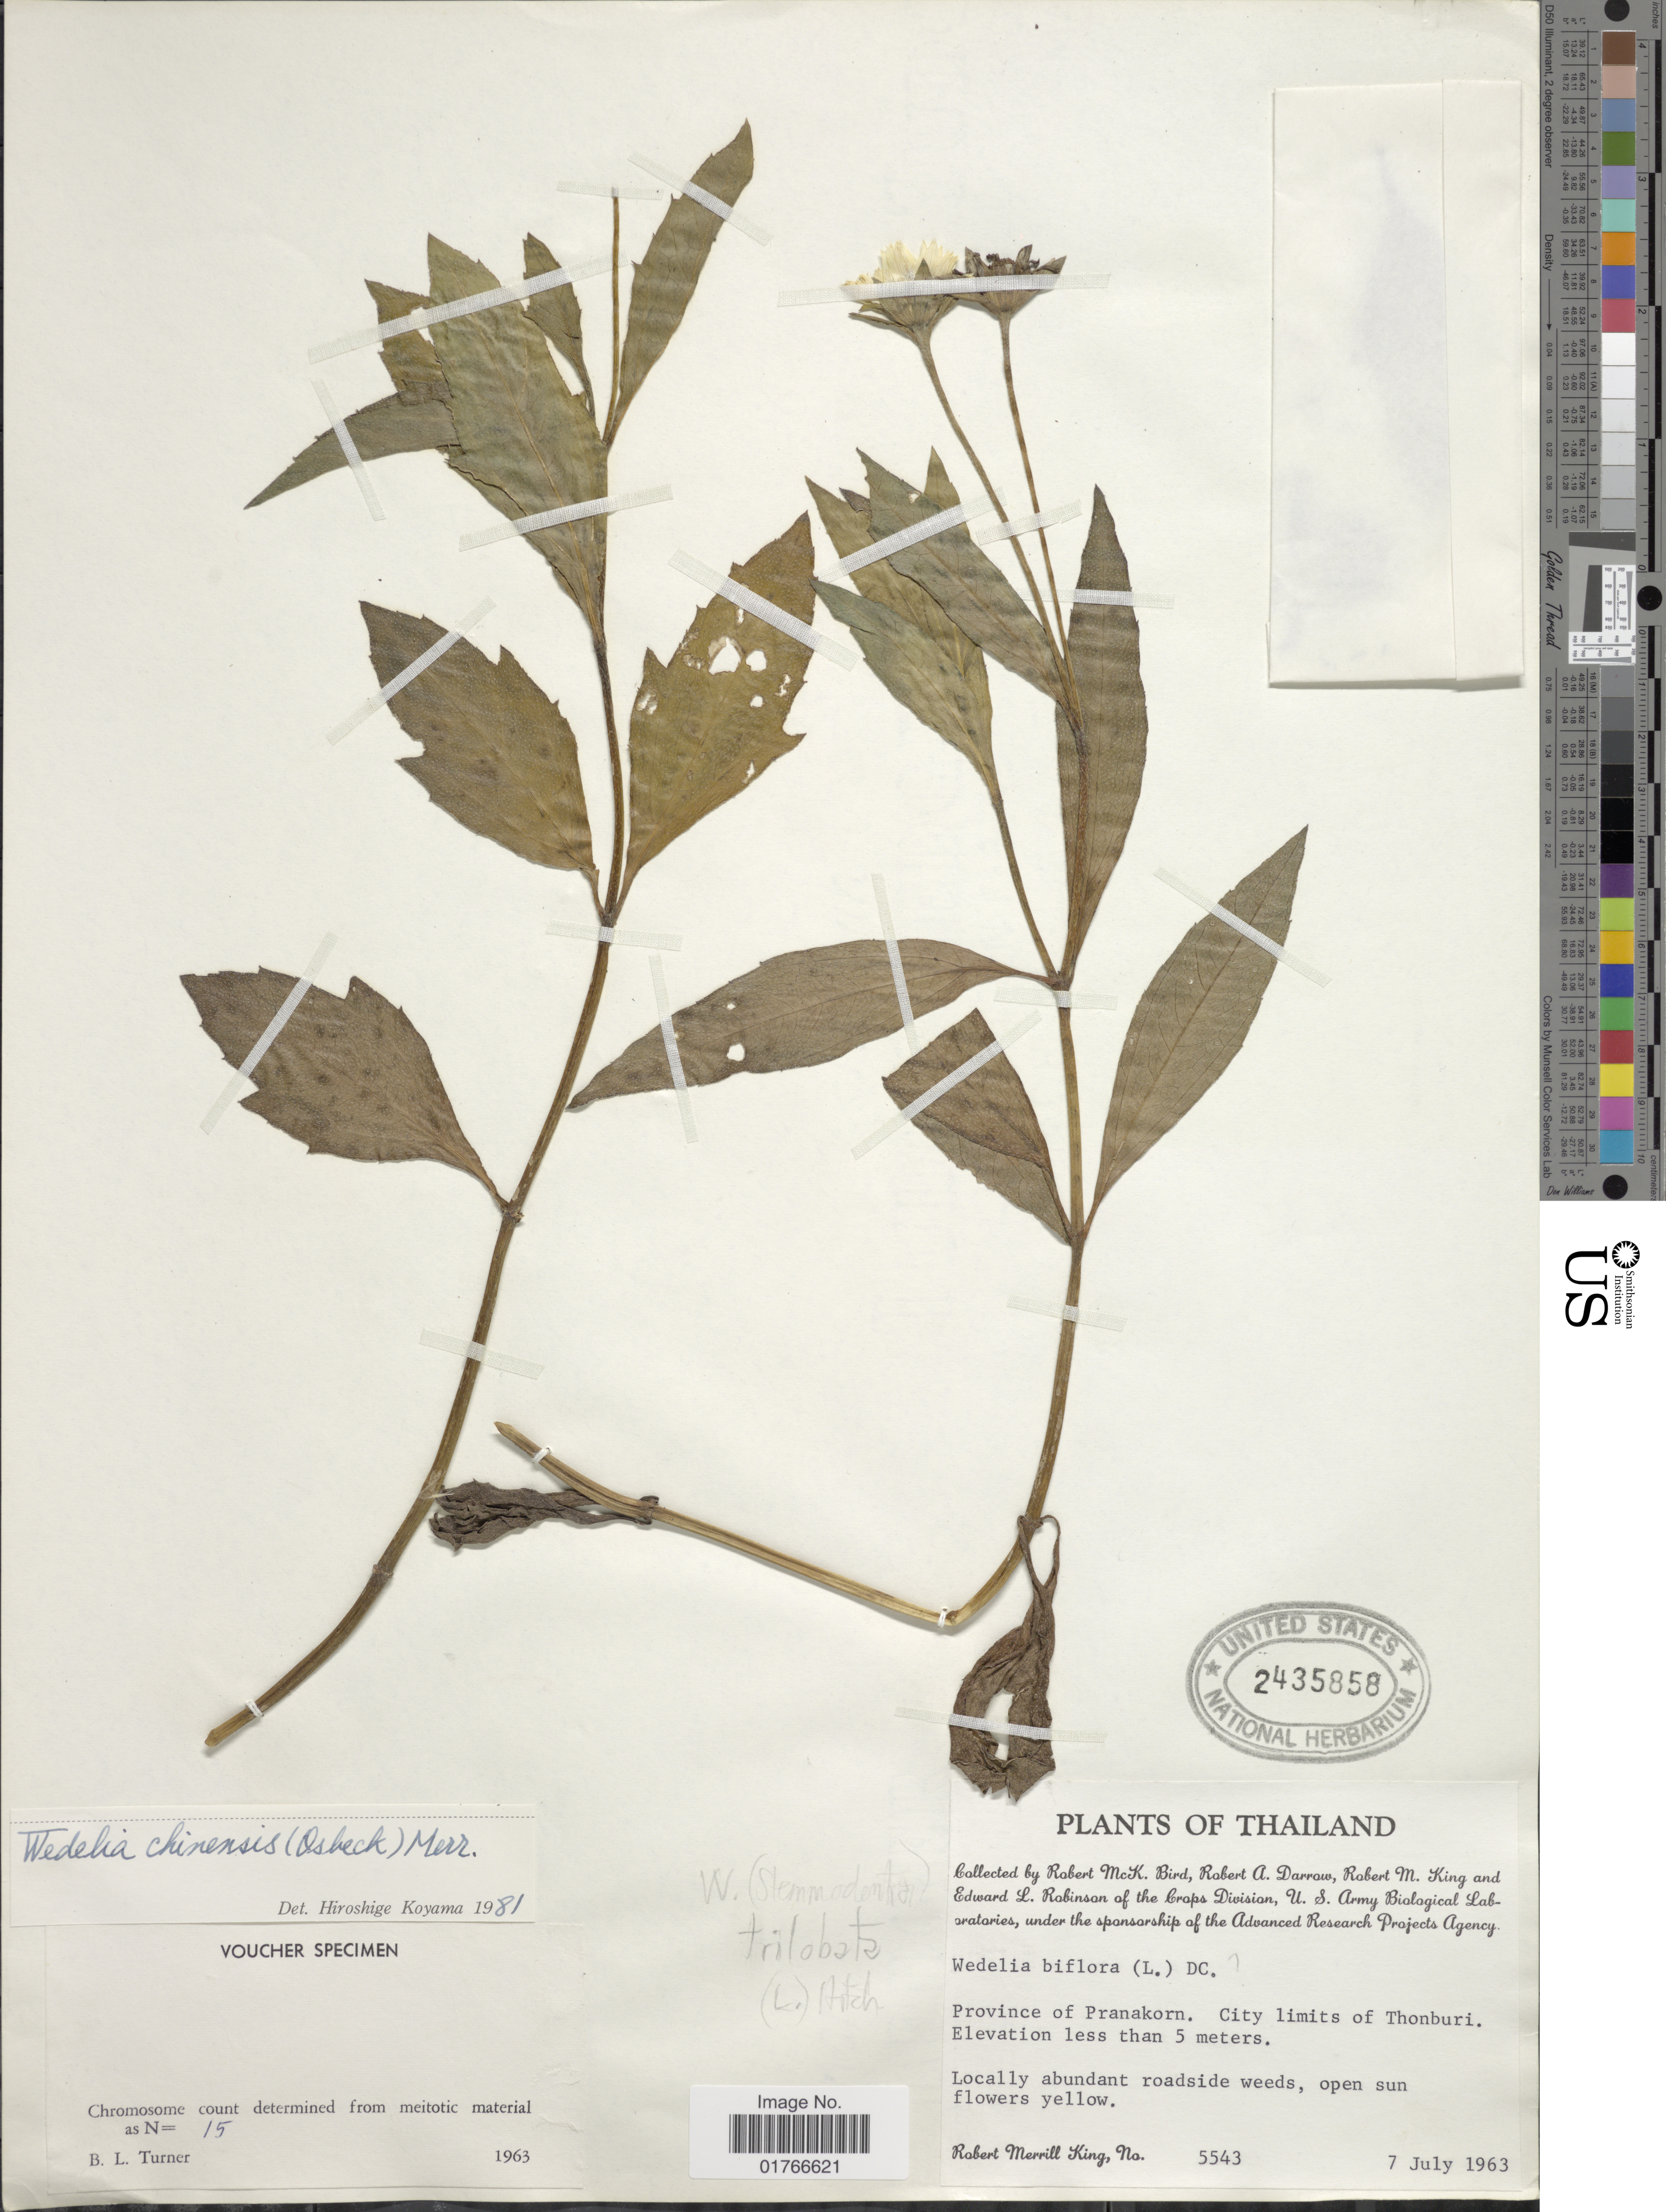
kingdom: Plantae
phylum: Tracheophyta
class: Magnoliopsida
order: Asterales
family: Asteraceae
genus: Sphagneticola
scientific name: Sphagneticola trilobata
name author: (L.) Pruski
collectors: R. M. King, R. M. Bird, R. A. Darrow & E. L. Robinson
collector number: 5543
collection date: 1963-07-07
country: Thailand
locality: Province of Pranakorn, City limits of Thonburi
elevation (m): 5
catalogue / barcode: US 2435858